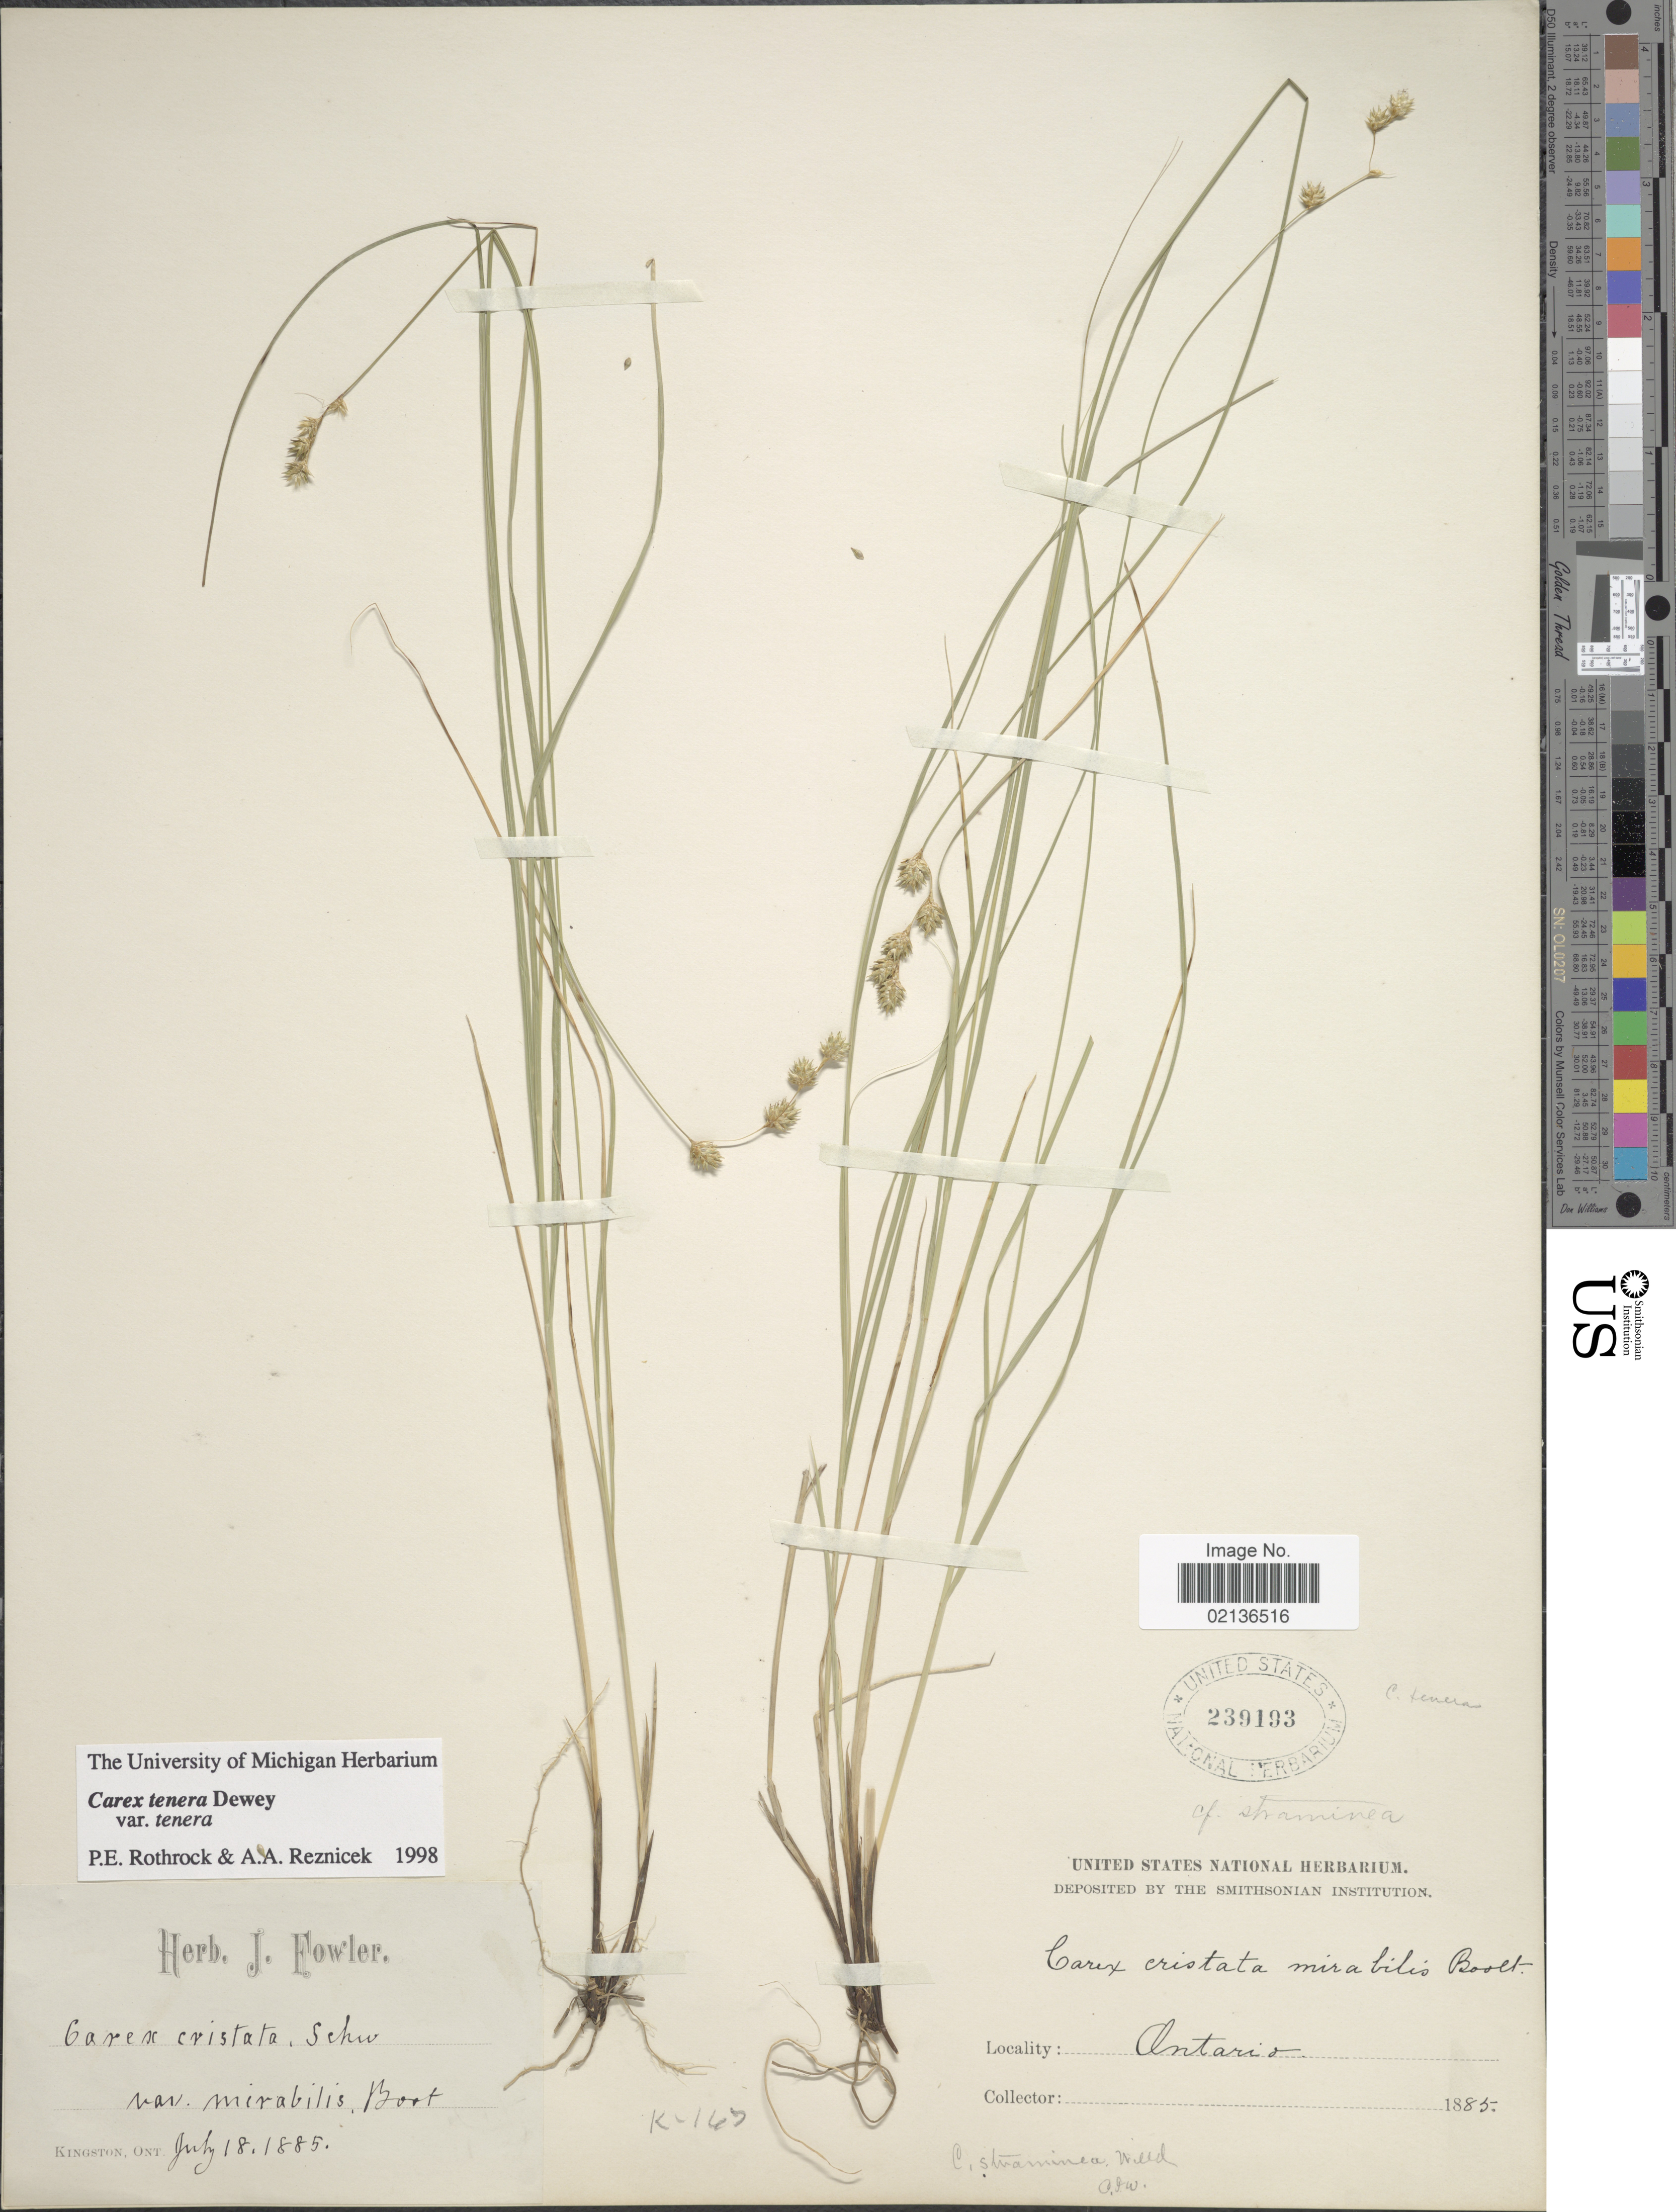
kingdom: Plantae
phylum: Tracheophyta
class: Liliopsida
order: Poales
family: Cyperaceae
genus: Carex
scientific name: Carex tenera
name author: Dewey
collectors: ex herb. J. Fowler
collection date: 1885-07-18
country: Canada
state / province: Ontario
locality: Kingston, Ontario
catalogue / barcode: US 239193